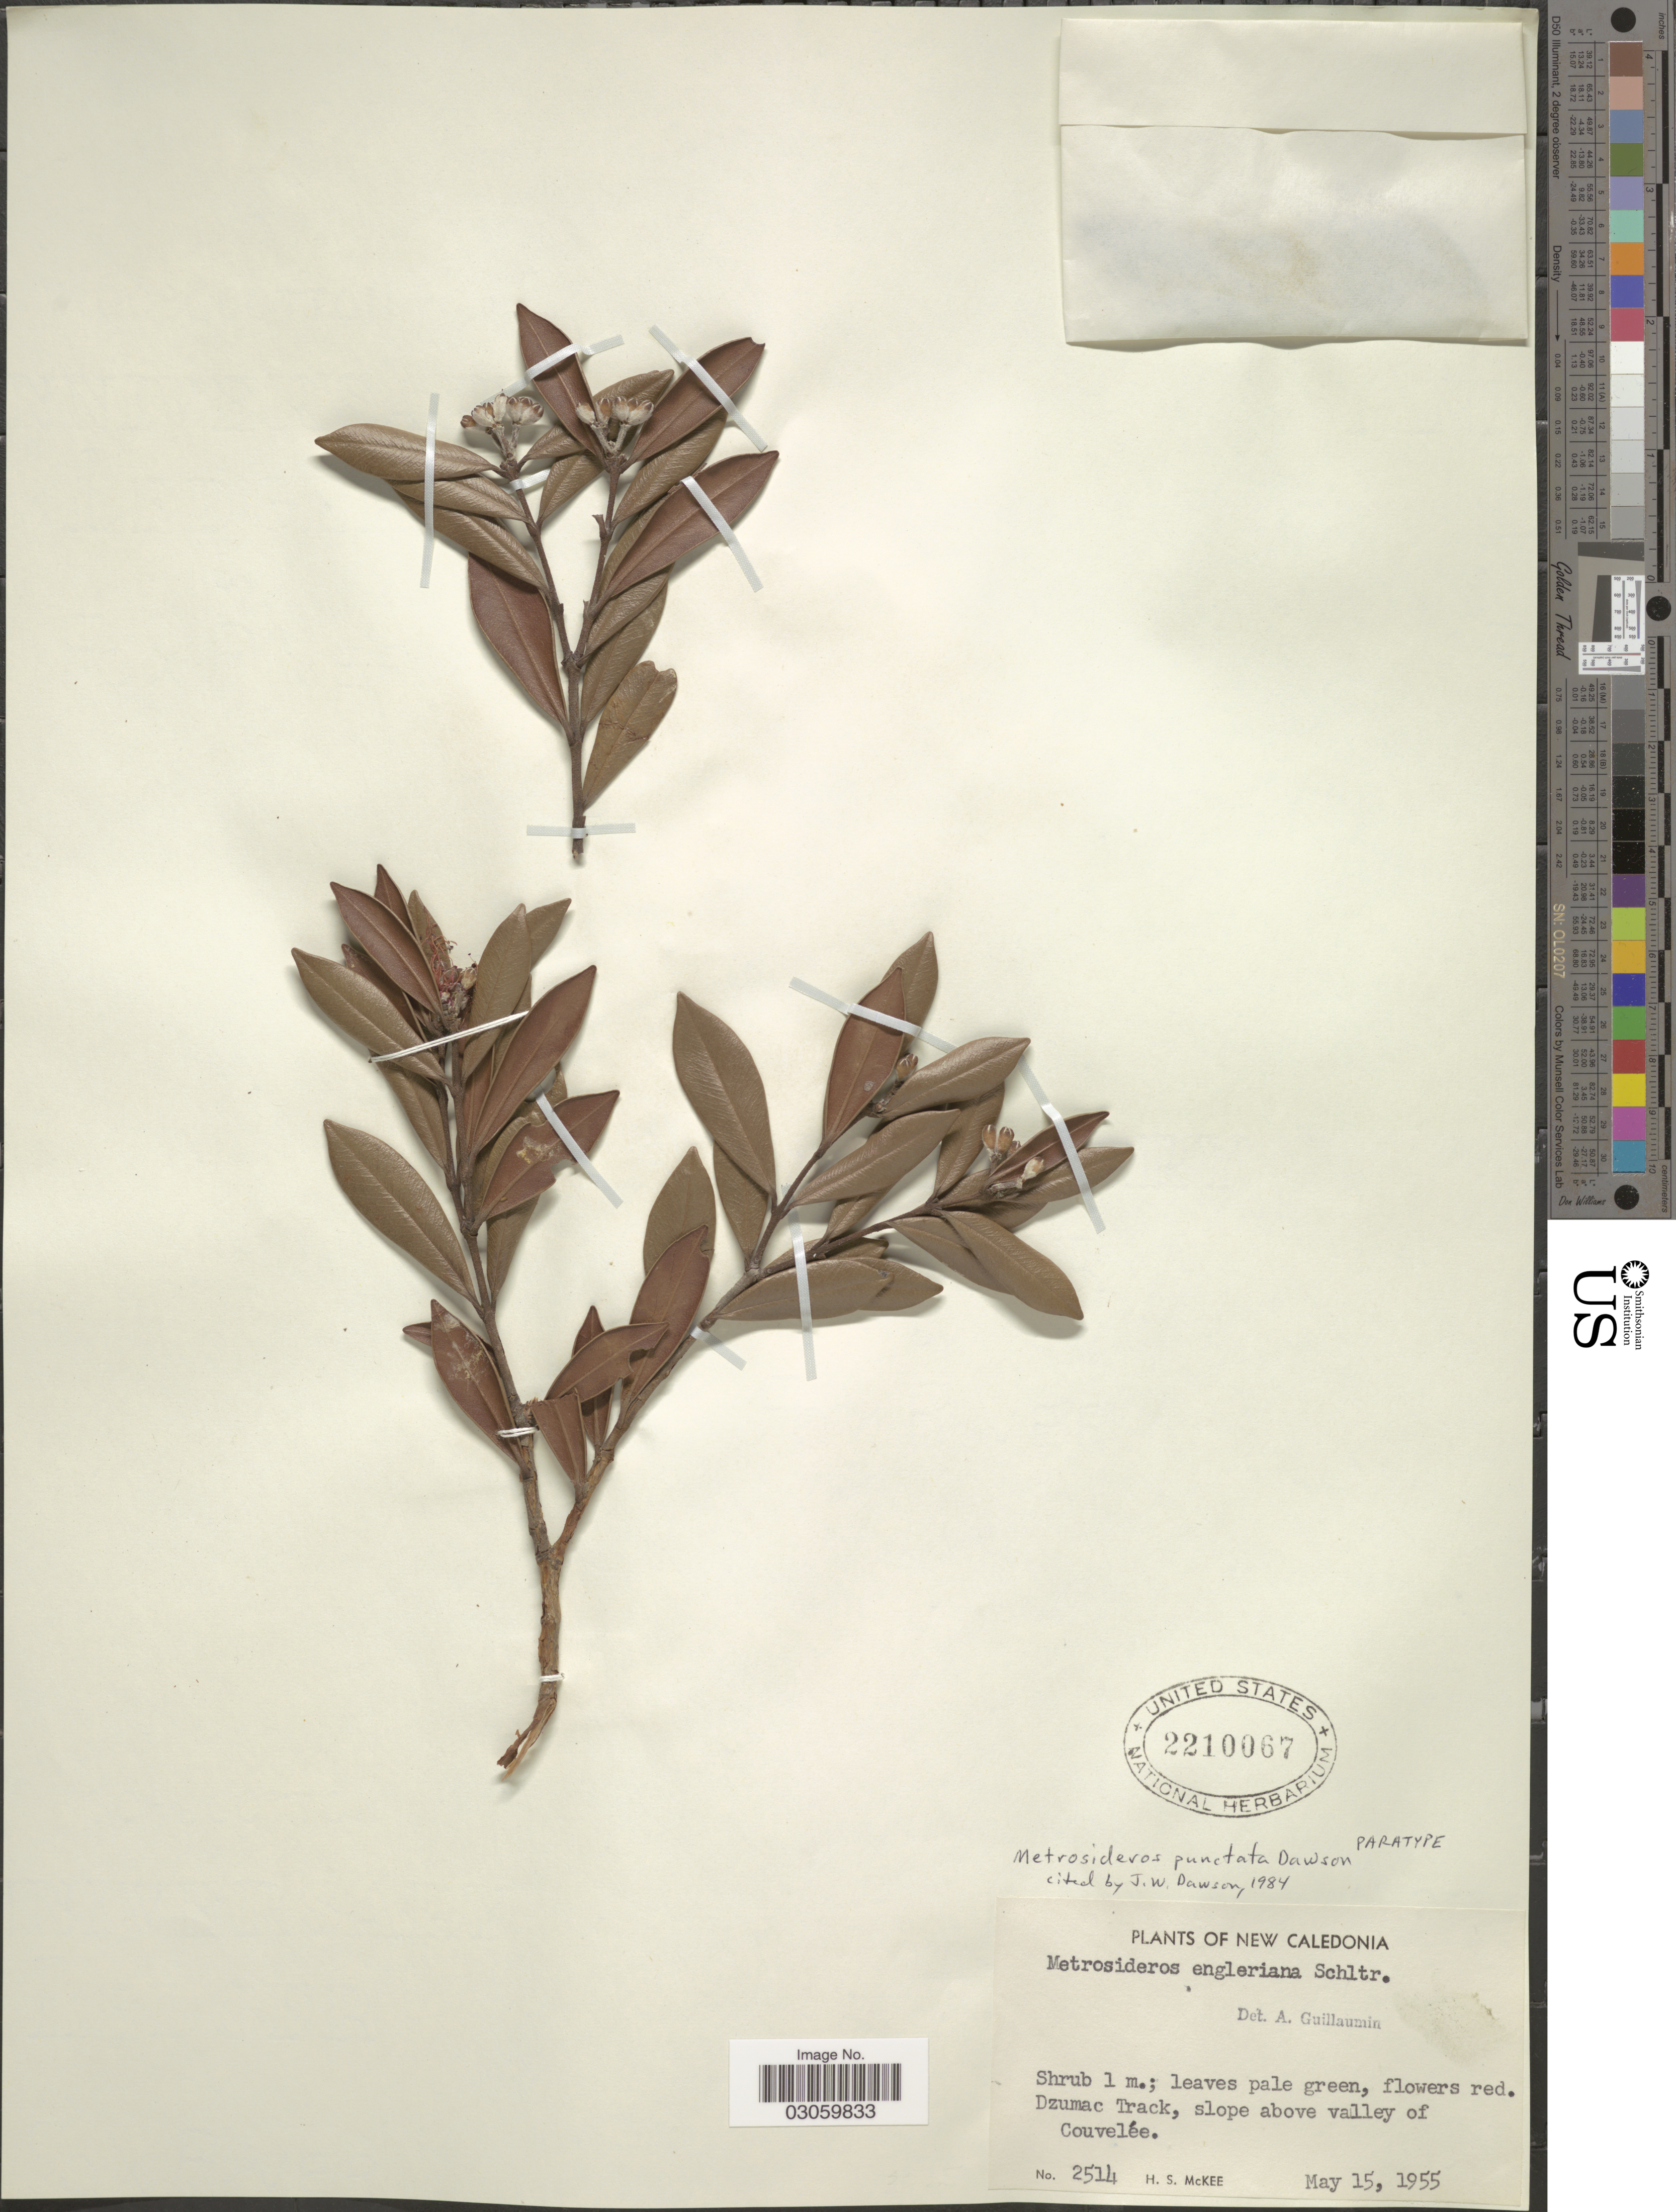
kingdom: Plantae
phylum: Tracheophyta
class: Magnoliopsida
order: Myrtales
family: Myrtaceae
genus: Metrosideros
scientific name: Metrosideros punctata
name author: J.W. Dawson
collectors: H. S. McKee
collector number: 2514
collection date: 1955-05-15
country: New Caledonia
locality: Dzumac Track, slope above valley of Couvelée.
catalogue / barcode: US 2210067